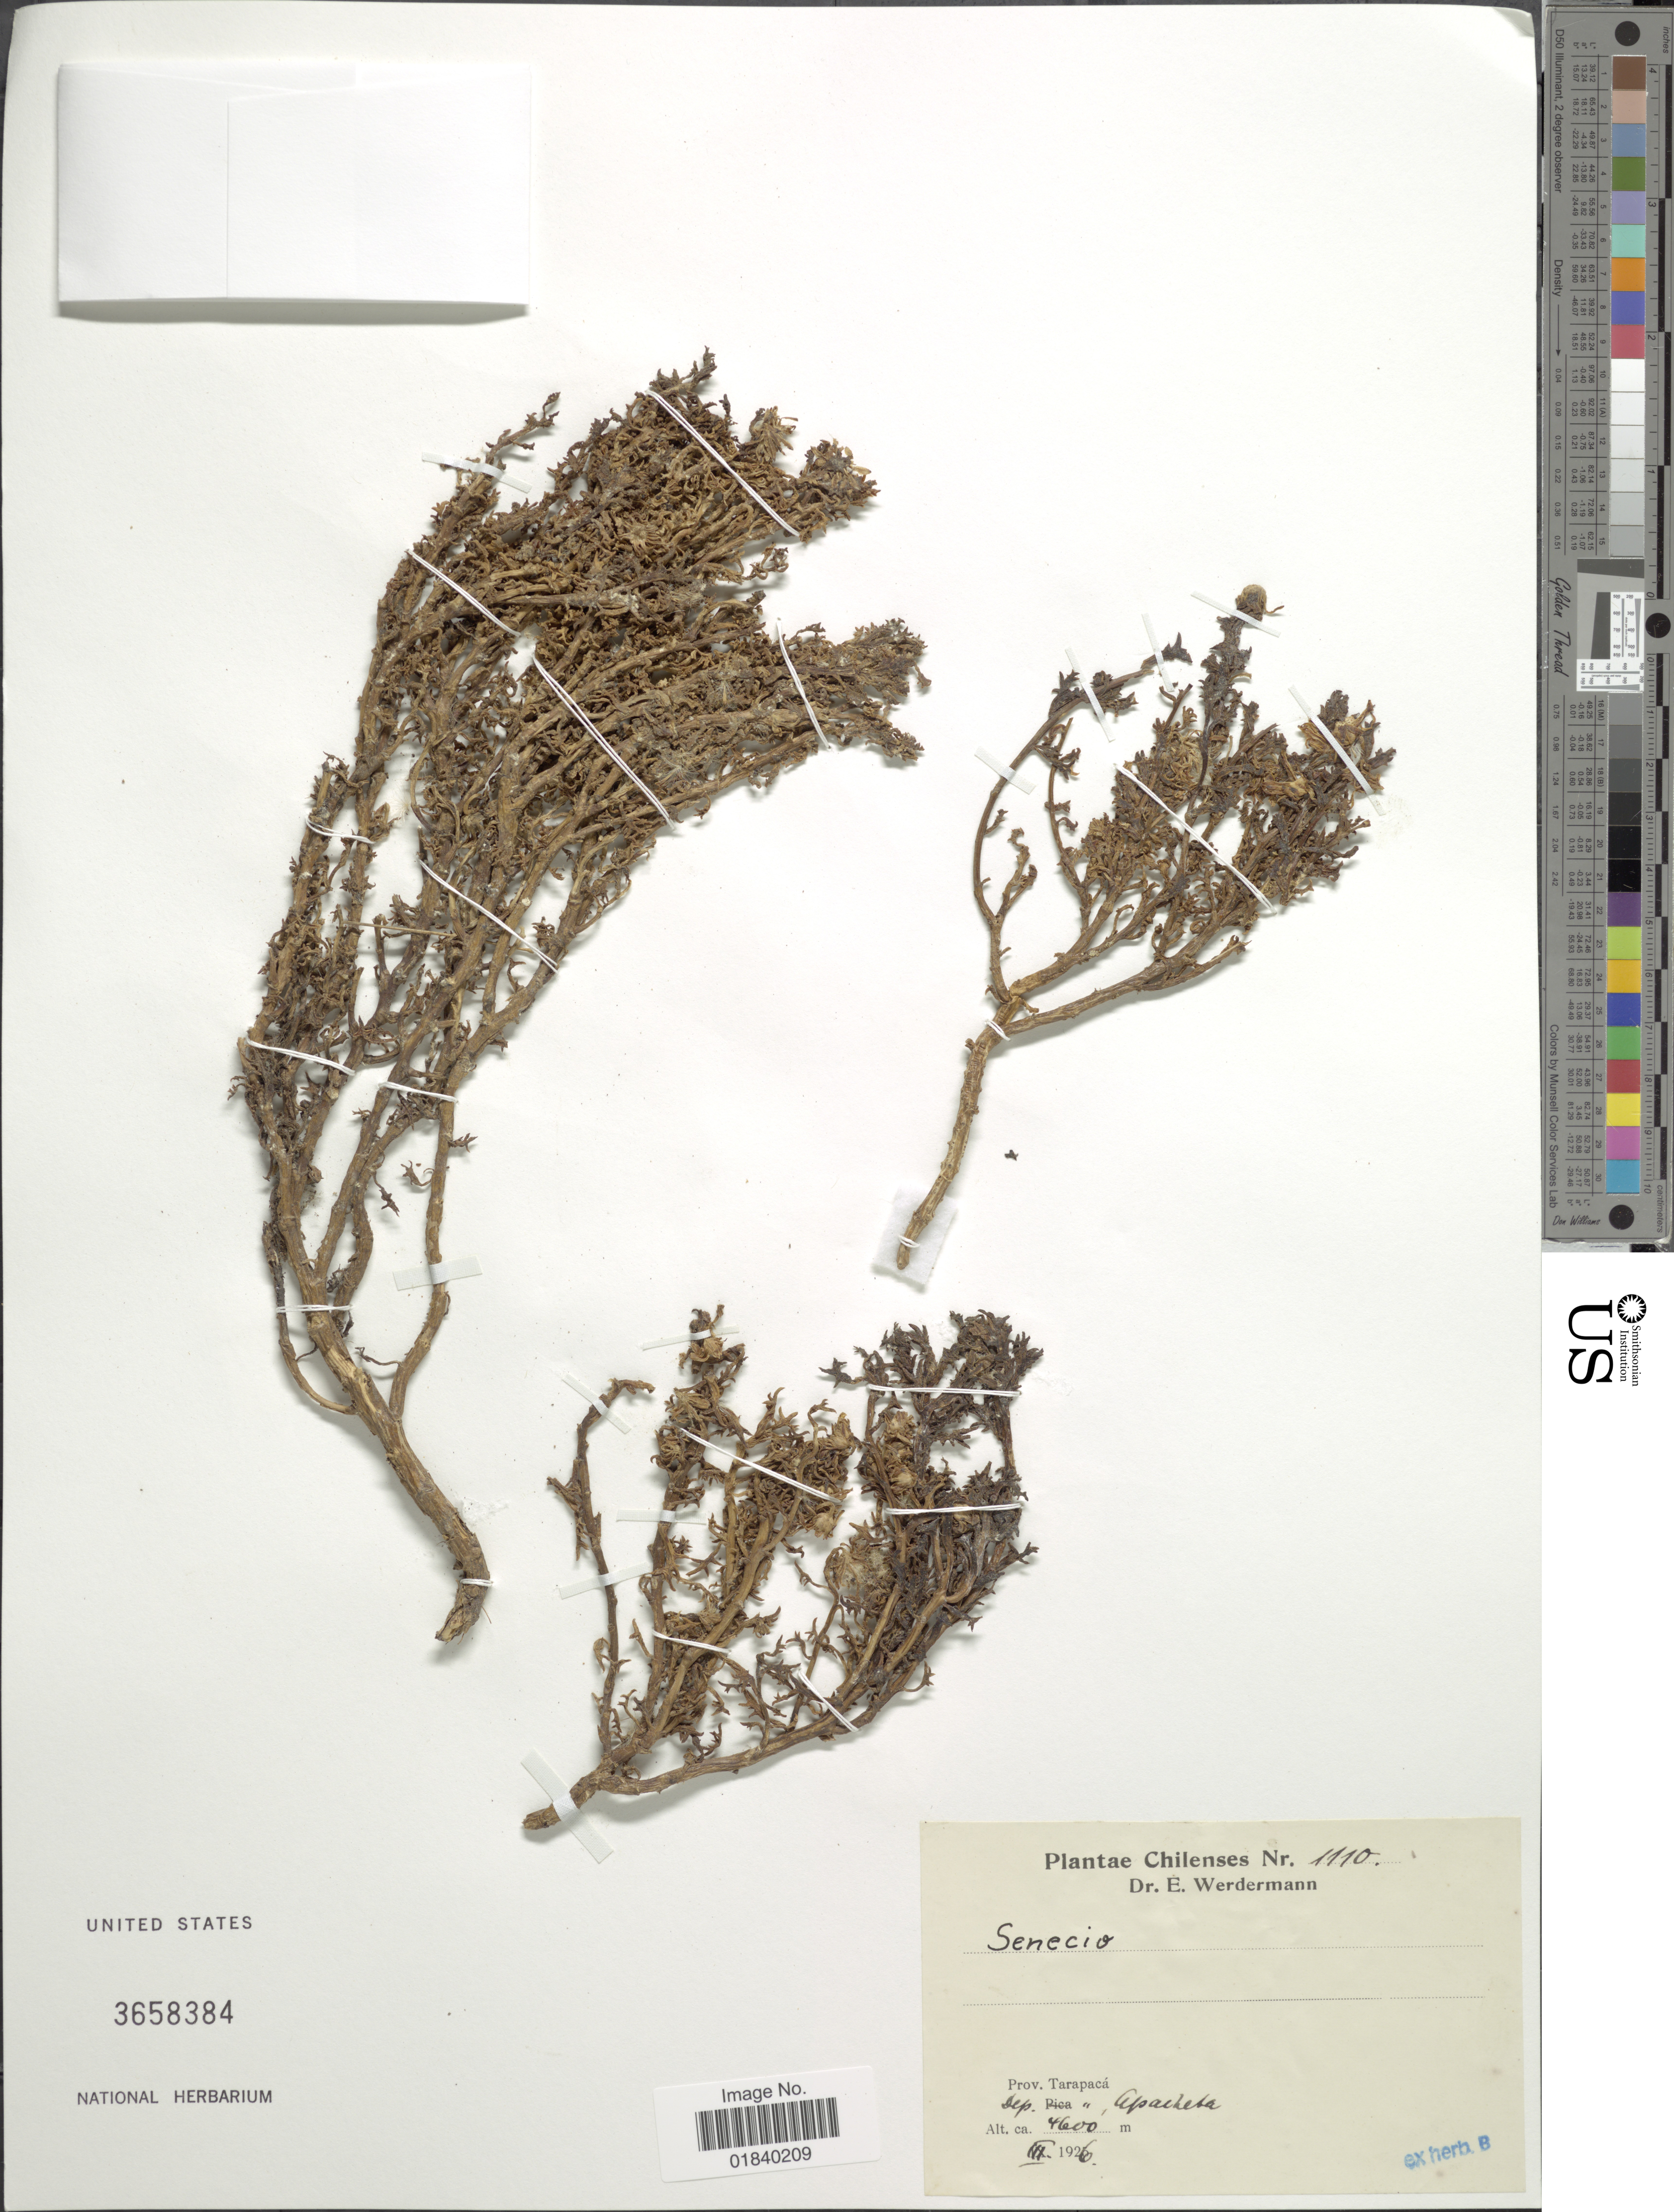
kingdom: Plantae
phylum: Tracheophyta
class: Magnoliopsida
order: Asterales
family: Asteraceae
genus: Senecio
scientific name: Senecio sp.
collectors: E. Werdermann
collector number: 1110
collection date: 1926-03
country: Chile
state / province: Tarapacá (I)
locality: Dep. Apacheta.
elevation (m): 4600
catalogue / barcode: US 3658384